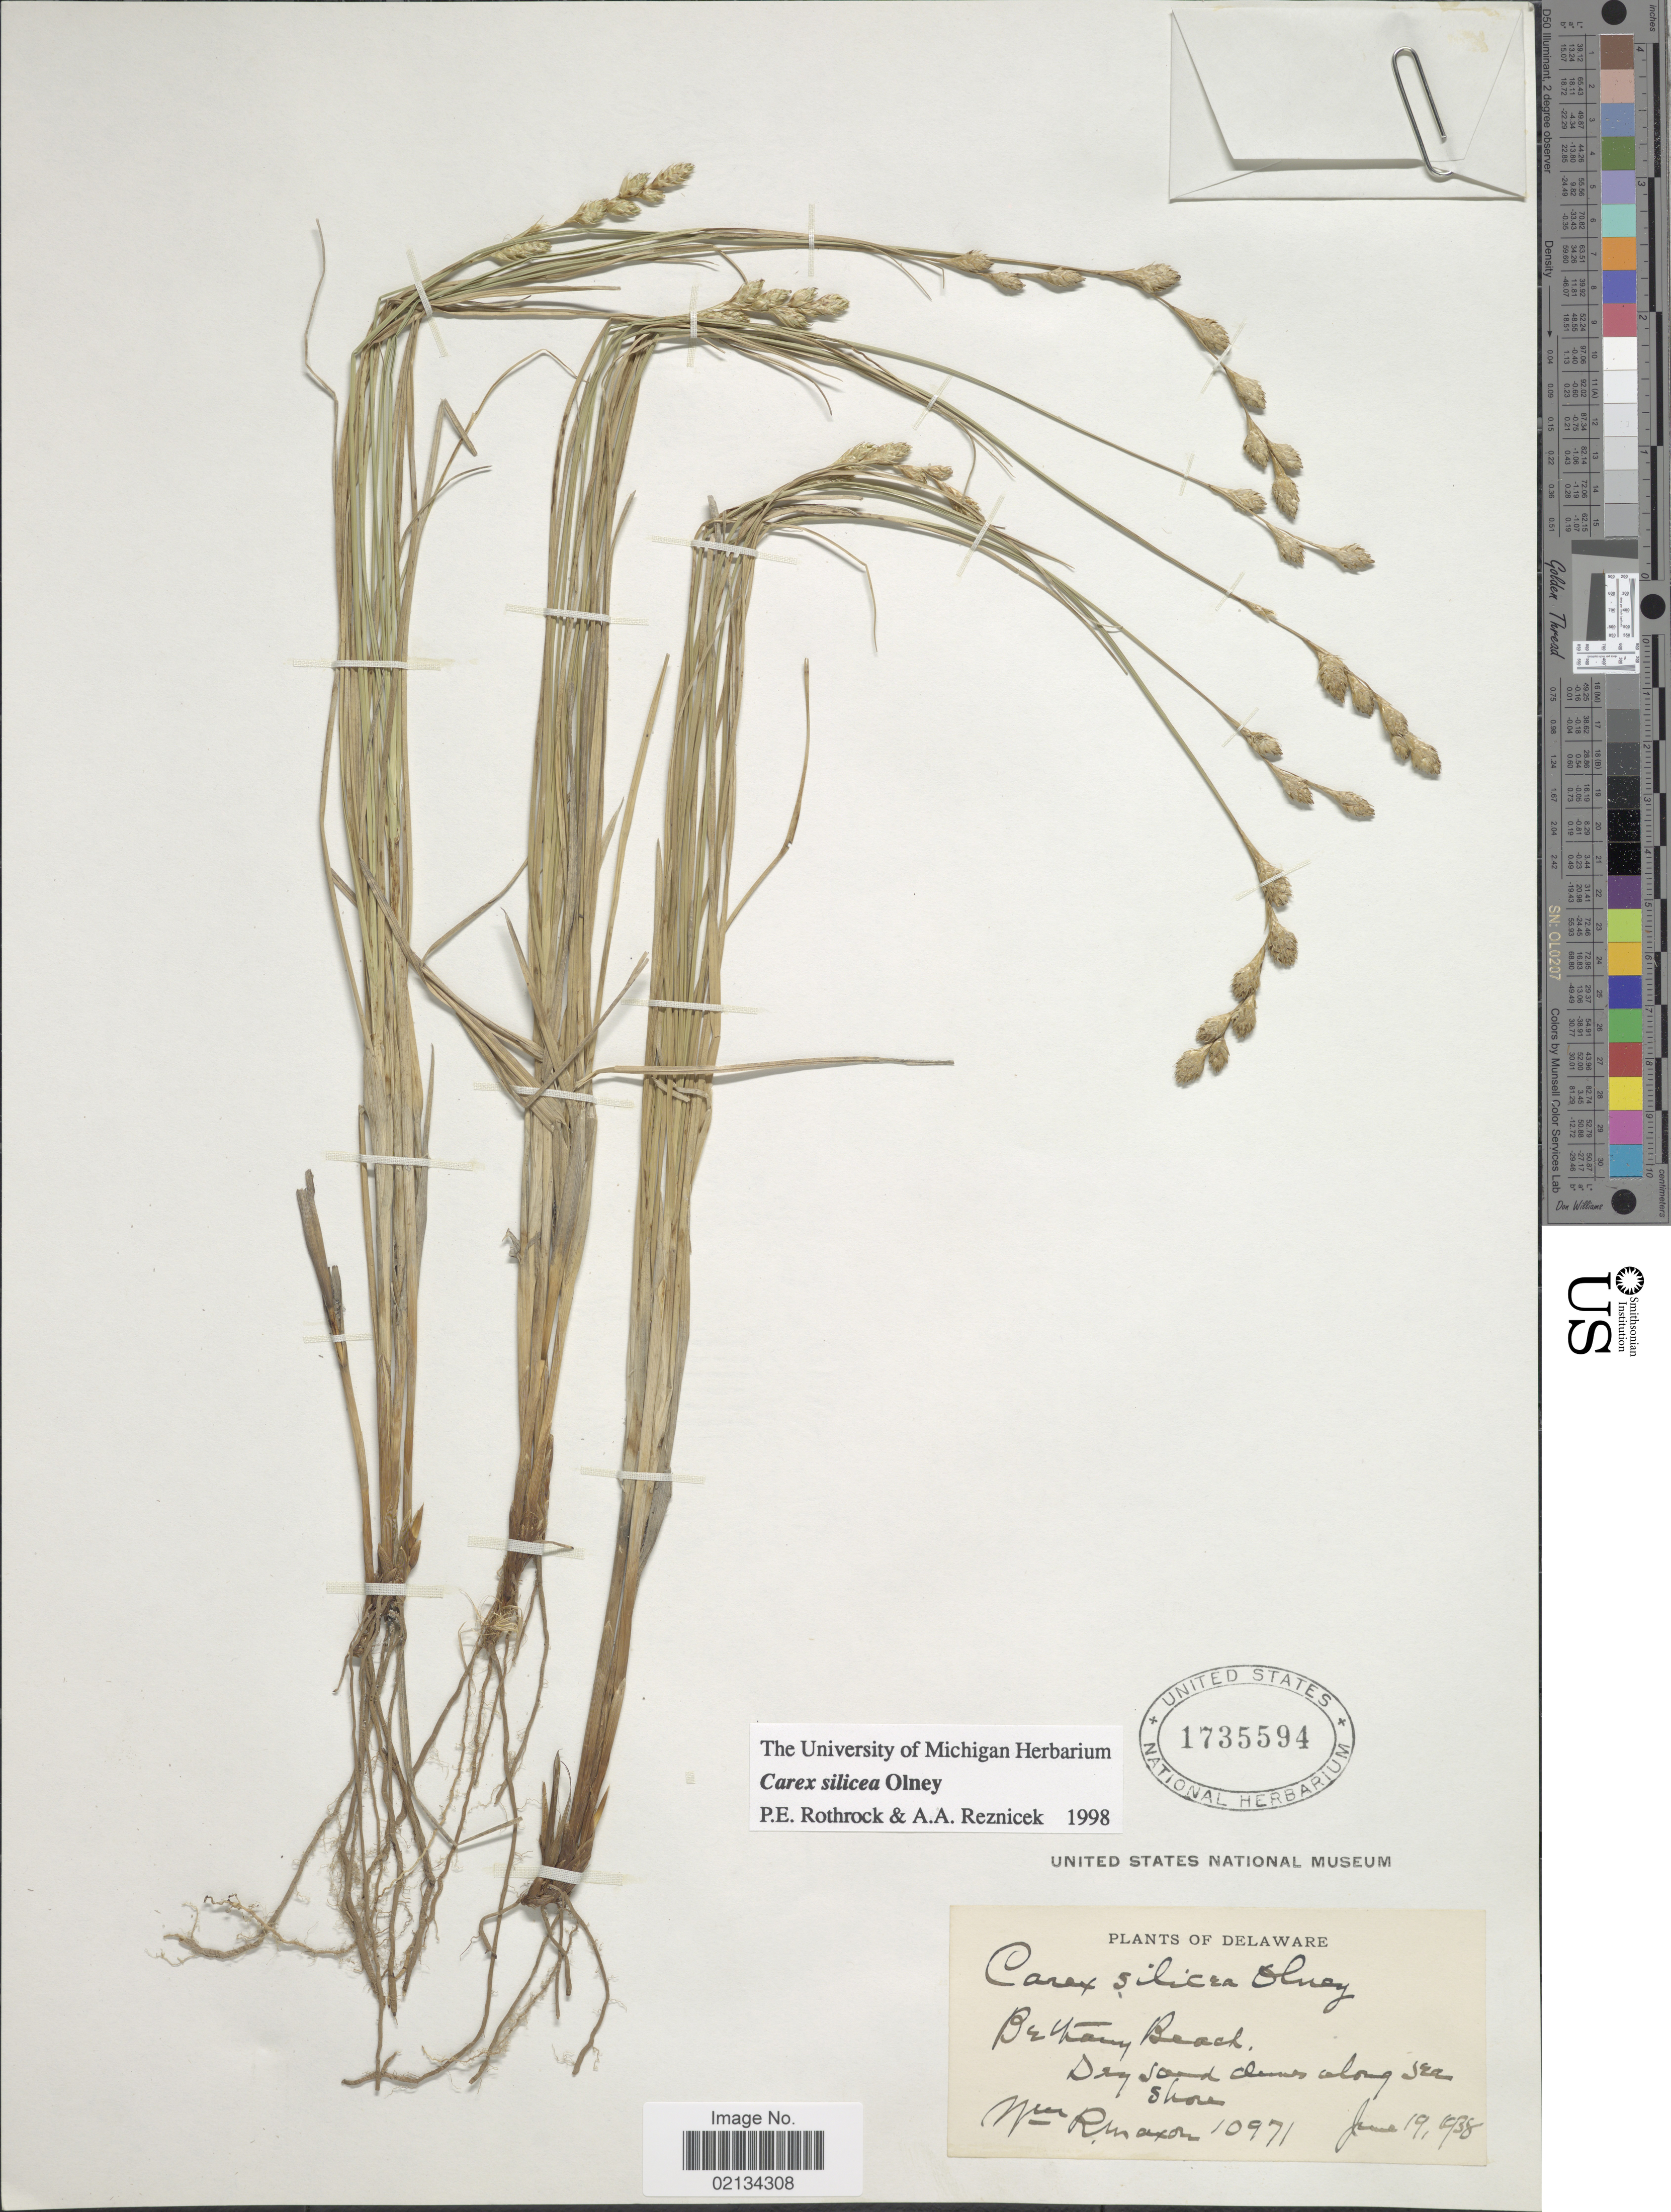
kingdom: Plantae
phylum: Tracheophyta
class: Liliopsida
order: Poales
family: Cyperaceae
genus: Carex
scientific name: Carex silicea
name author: Olney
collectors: W. R. Maxon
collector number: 10971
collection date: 1938-06-19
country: United States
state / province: Delaware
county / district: Sussex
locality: Bethany Beach, Dry sand dunes along sea shore.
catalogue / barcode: US 1735594